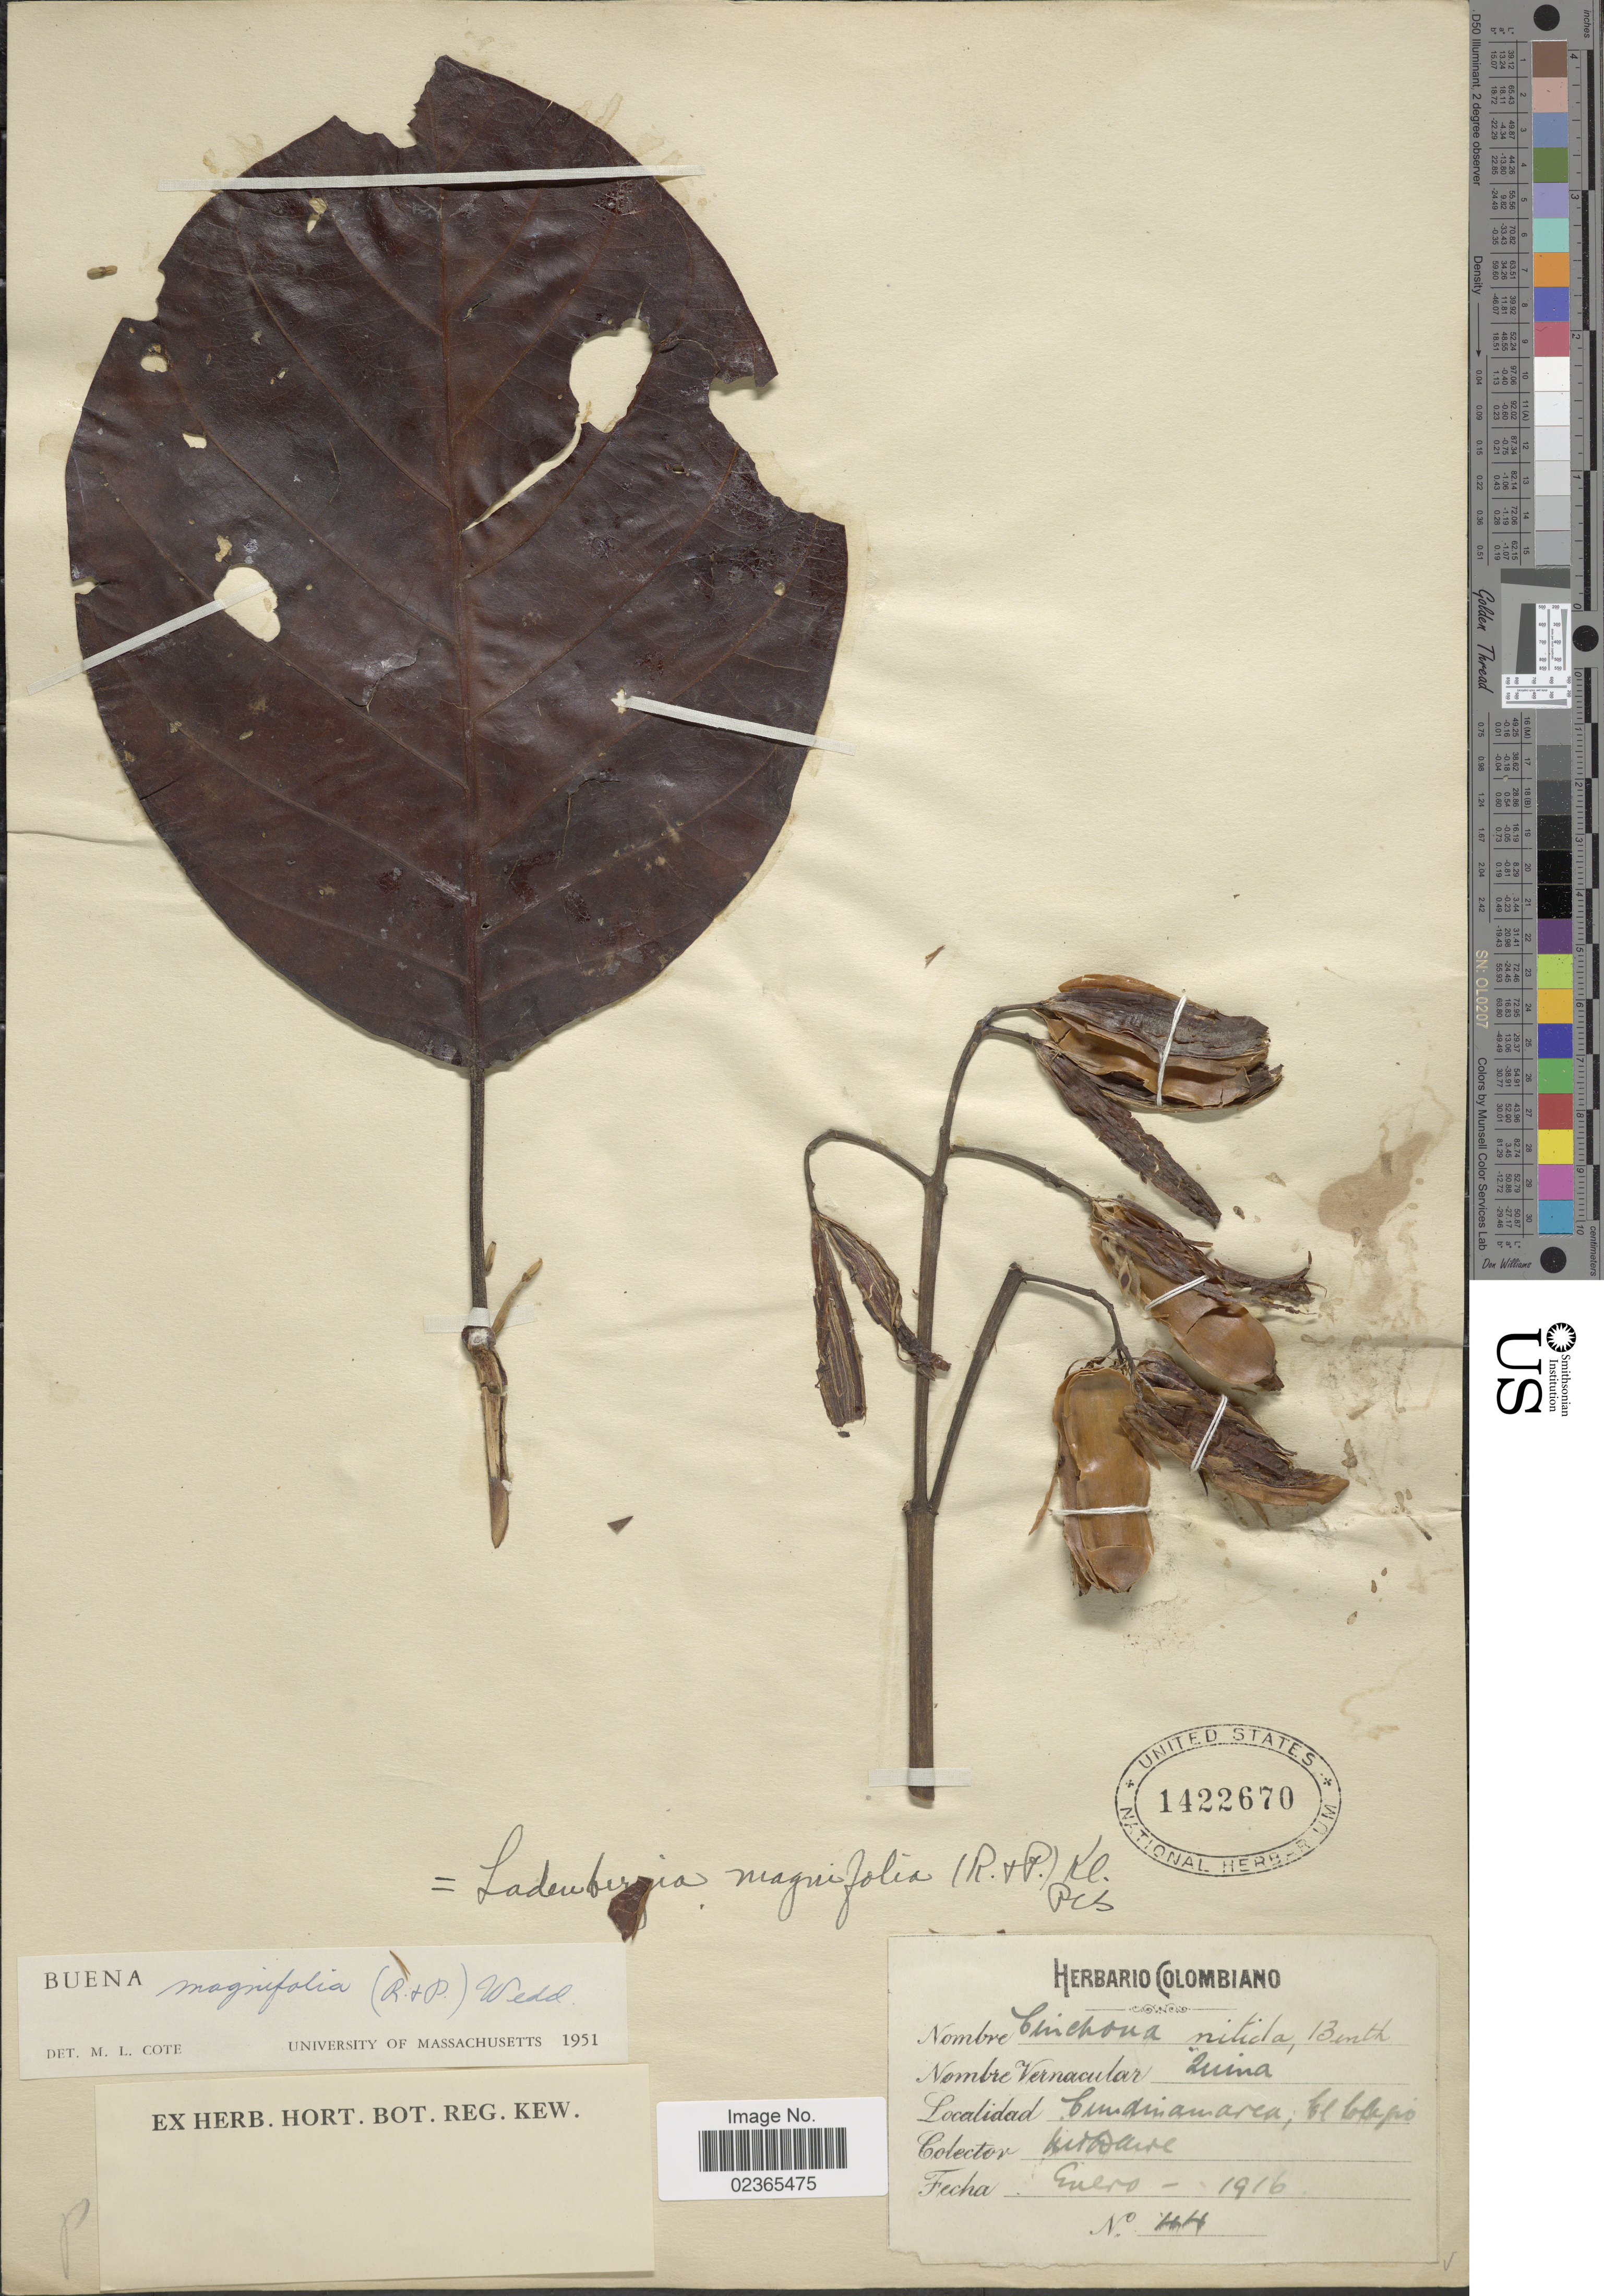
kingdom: Plantae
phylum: Tracheophyta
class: Magnoliopsida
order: Gentianales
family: Rubiaceae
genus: Ladenbergia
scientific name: Ladenbergia oblongifolia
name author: (Mutis) L. Andersson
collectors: M. T. Dawe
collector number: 44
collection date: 1916-01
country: Colombia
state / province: Cundinamarca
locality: El Colegio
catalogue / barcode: US 1422670